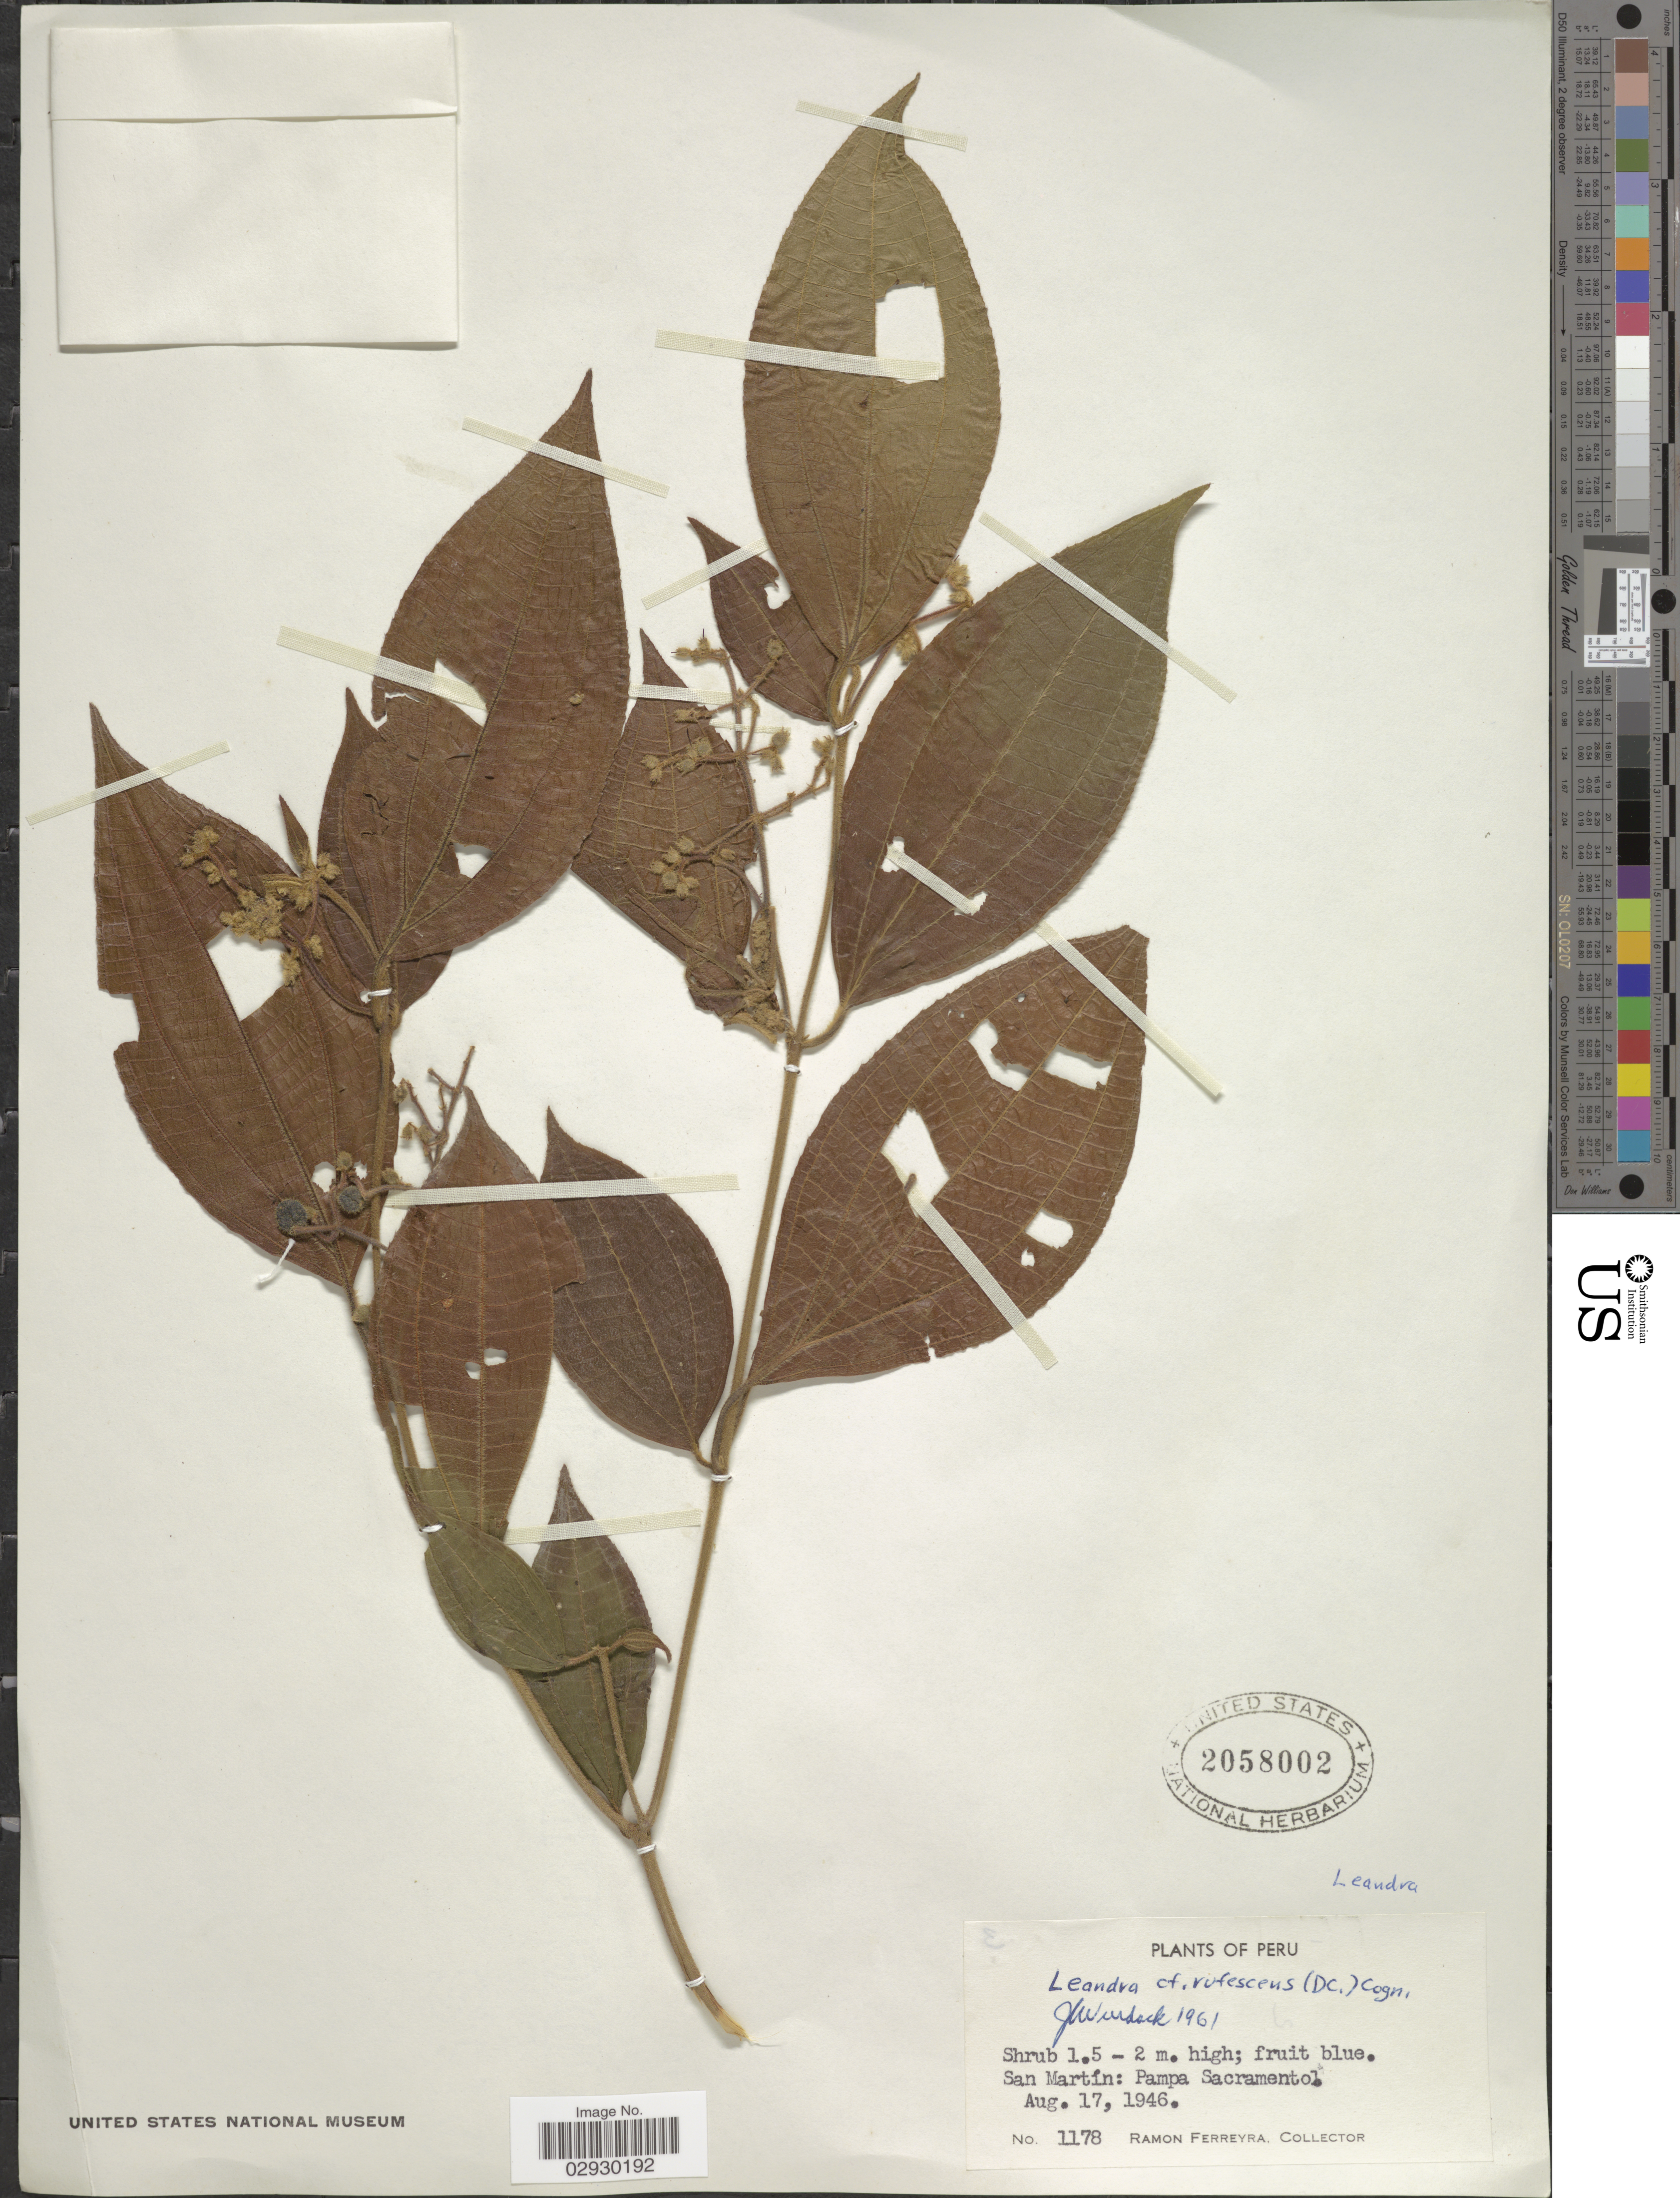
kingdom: Plantae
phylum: Tracheophyta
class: Magnoliopsida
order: Myrtales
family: Melastomataceae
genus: Leandra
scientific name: Leandra sp.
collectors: R. A. Ferreyra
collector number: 1178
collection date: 1946-08-17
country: Peru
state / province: San Martín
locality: Pampa Sacramento.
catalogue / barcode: US 2058002